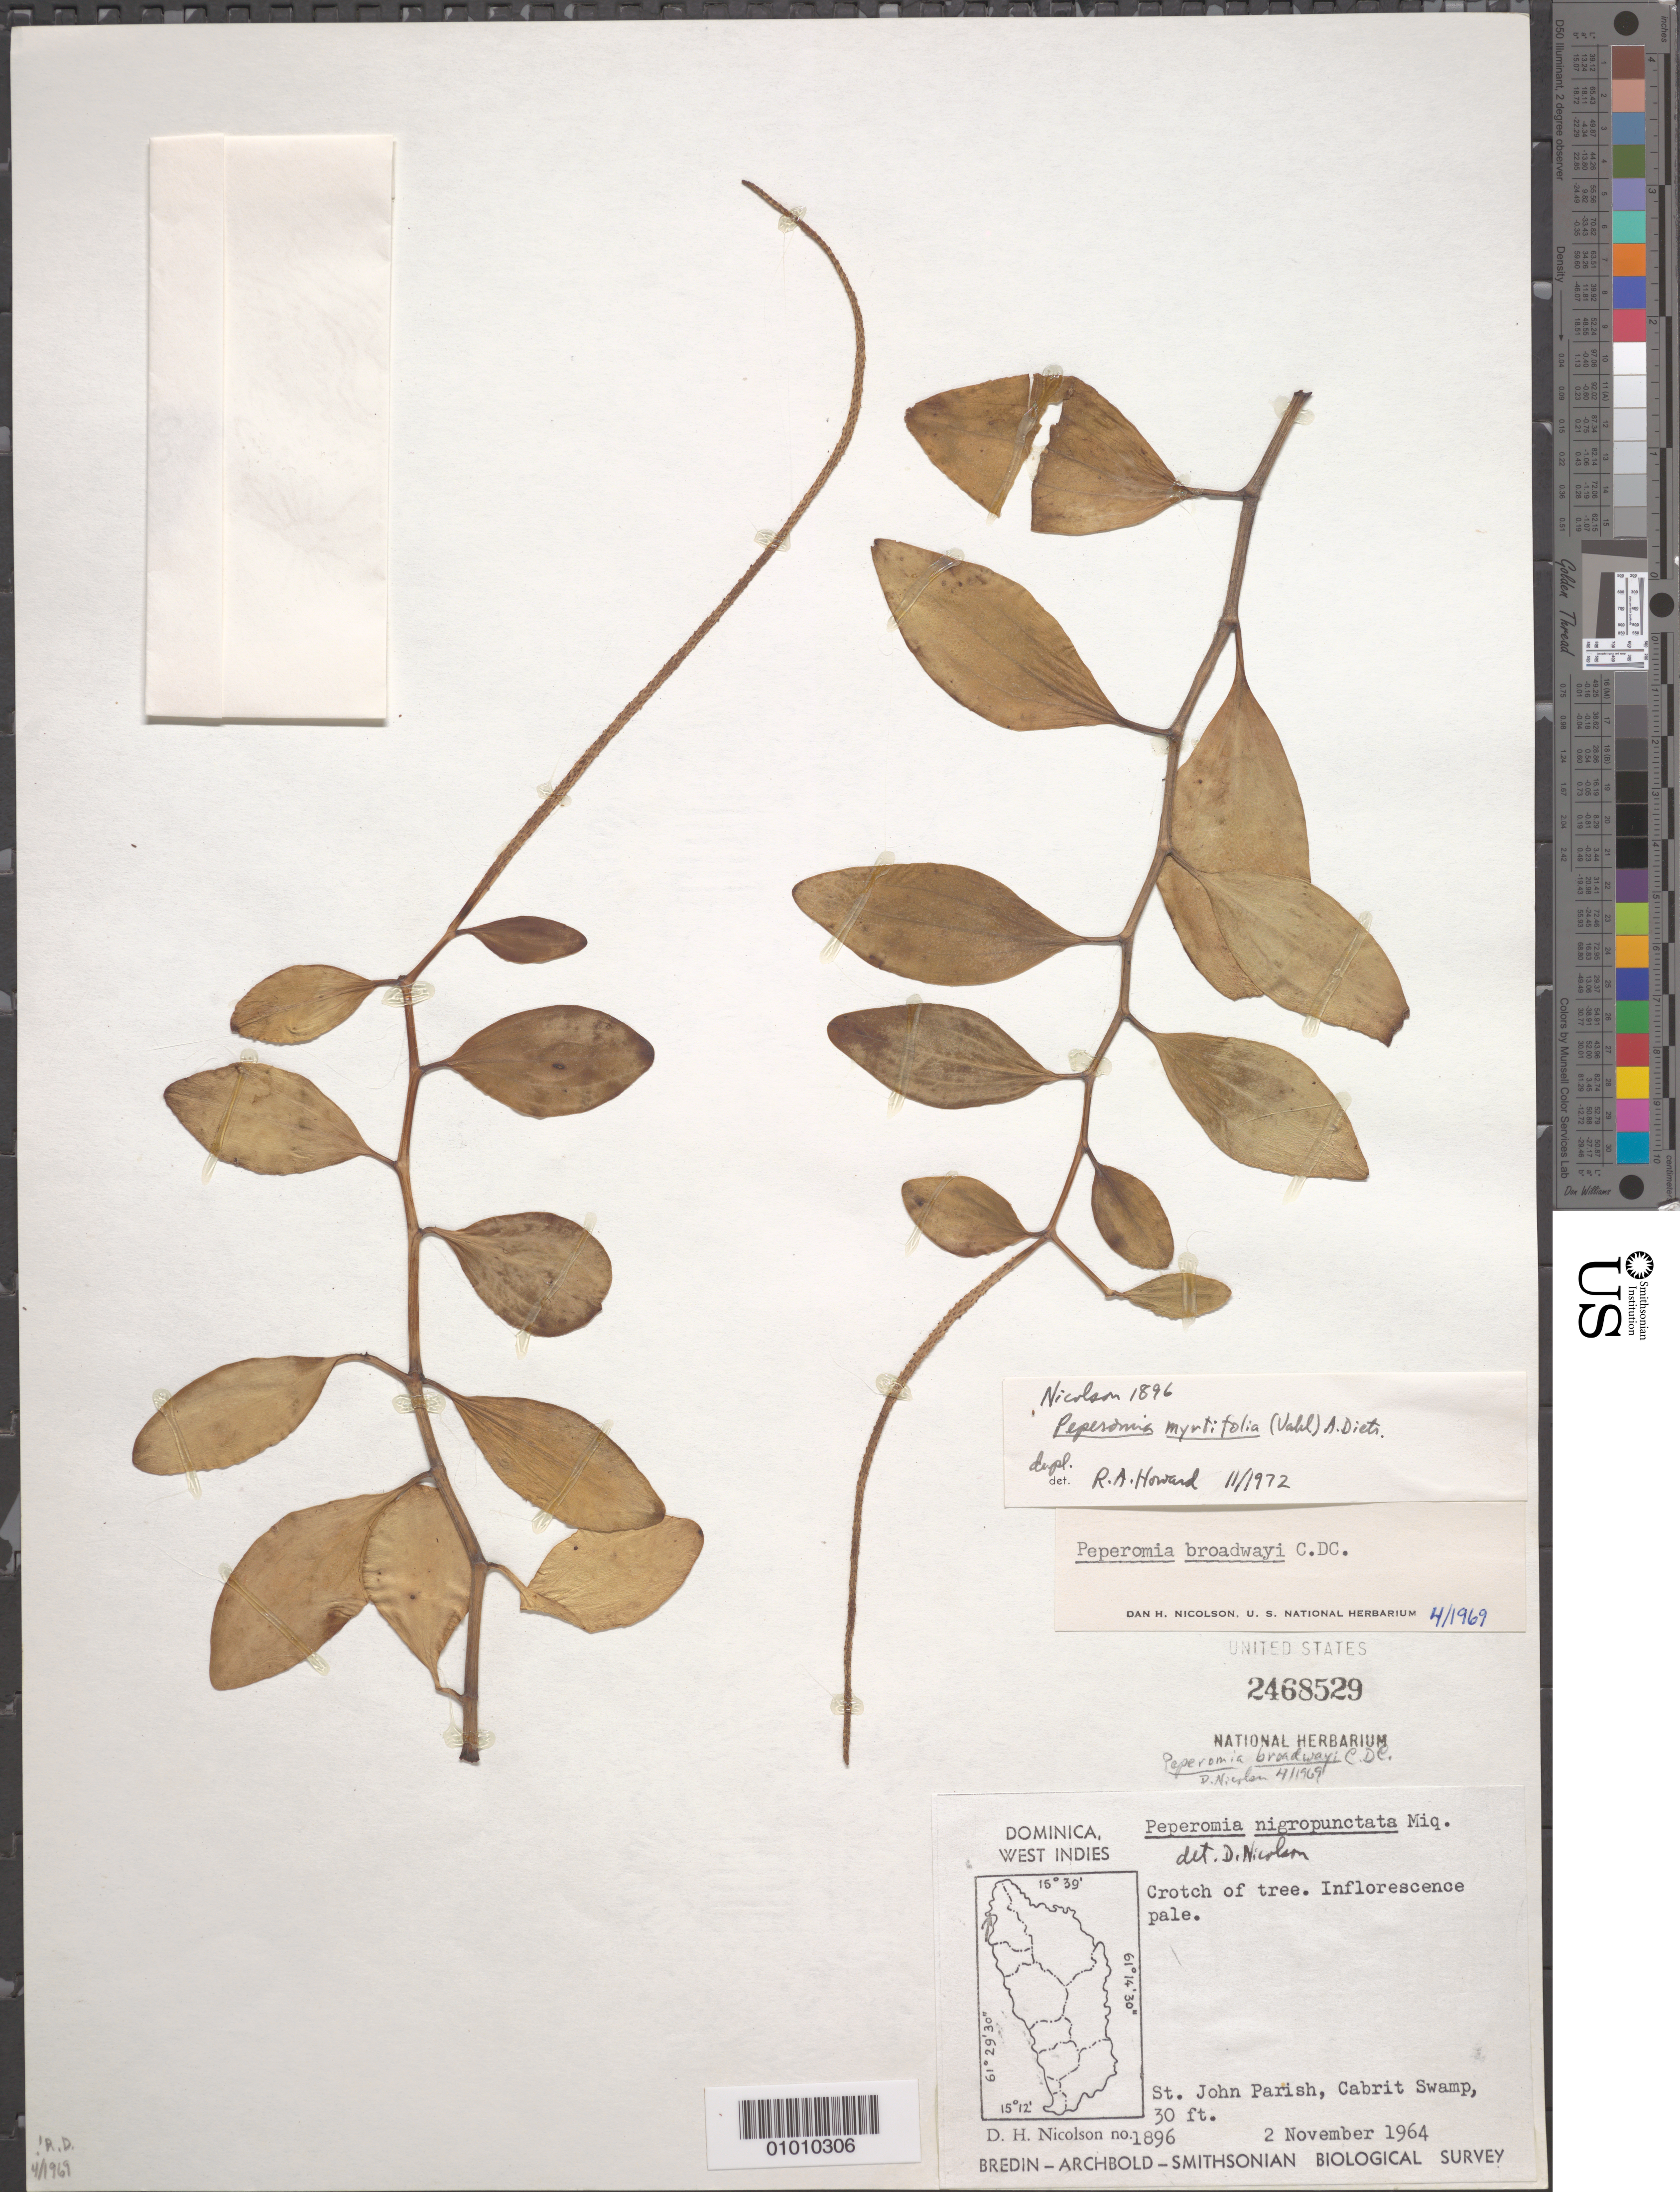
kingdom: Plantae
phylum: Tracheophyta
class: Magnoliopsida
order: Piperales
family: Piperaceae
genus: Peperomia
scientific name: Peperomia myrtifolia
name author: (Vahl) A. Dietr.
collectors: D. H. Nicolson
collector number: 1896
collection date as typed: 02 Nov 1964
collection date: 1964-11-02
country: Dominica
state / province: St. John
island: Dominica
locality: Crotch of tree. St John Parish, Cabrit Swamp.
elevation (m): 9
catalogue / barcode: US 2468529